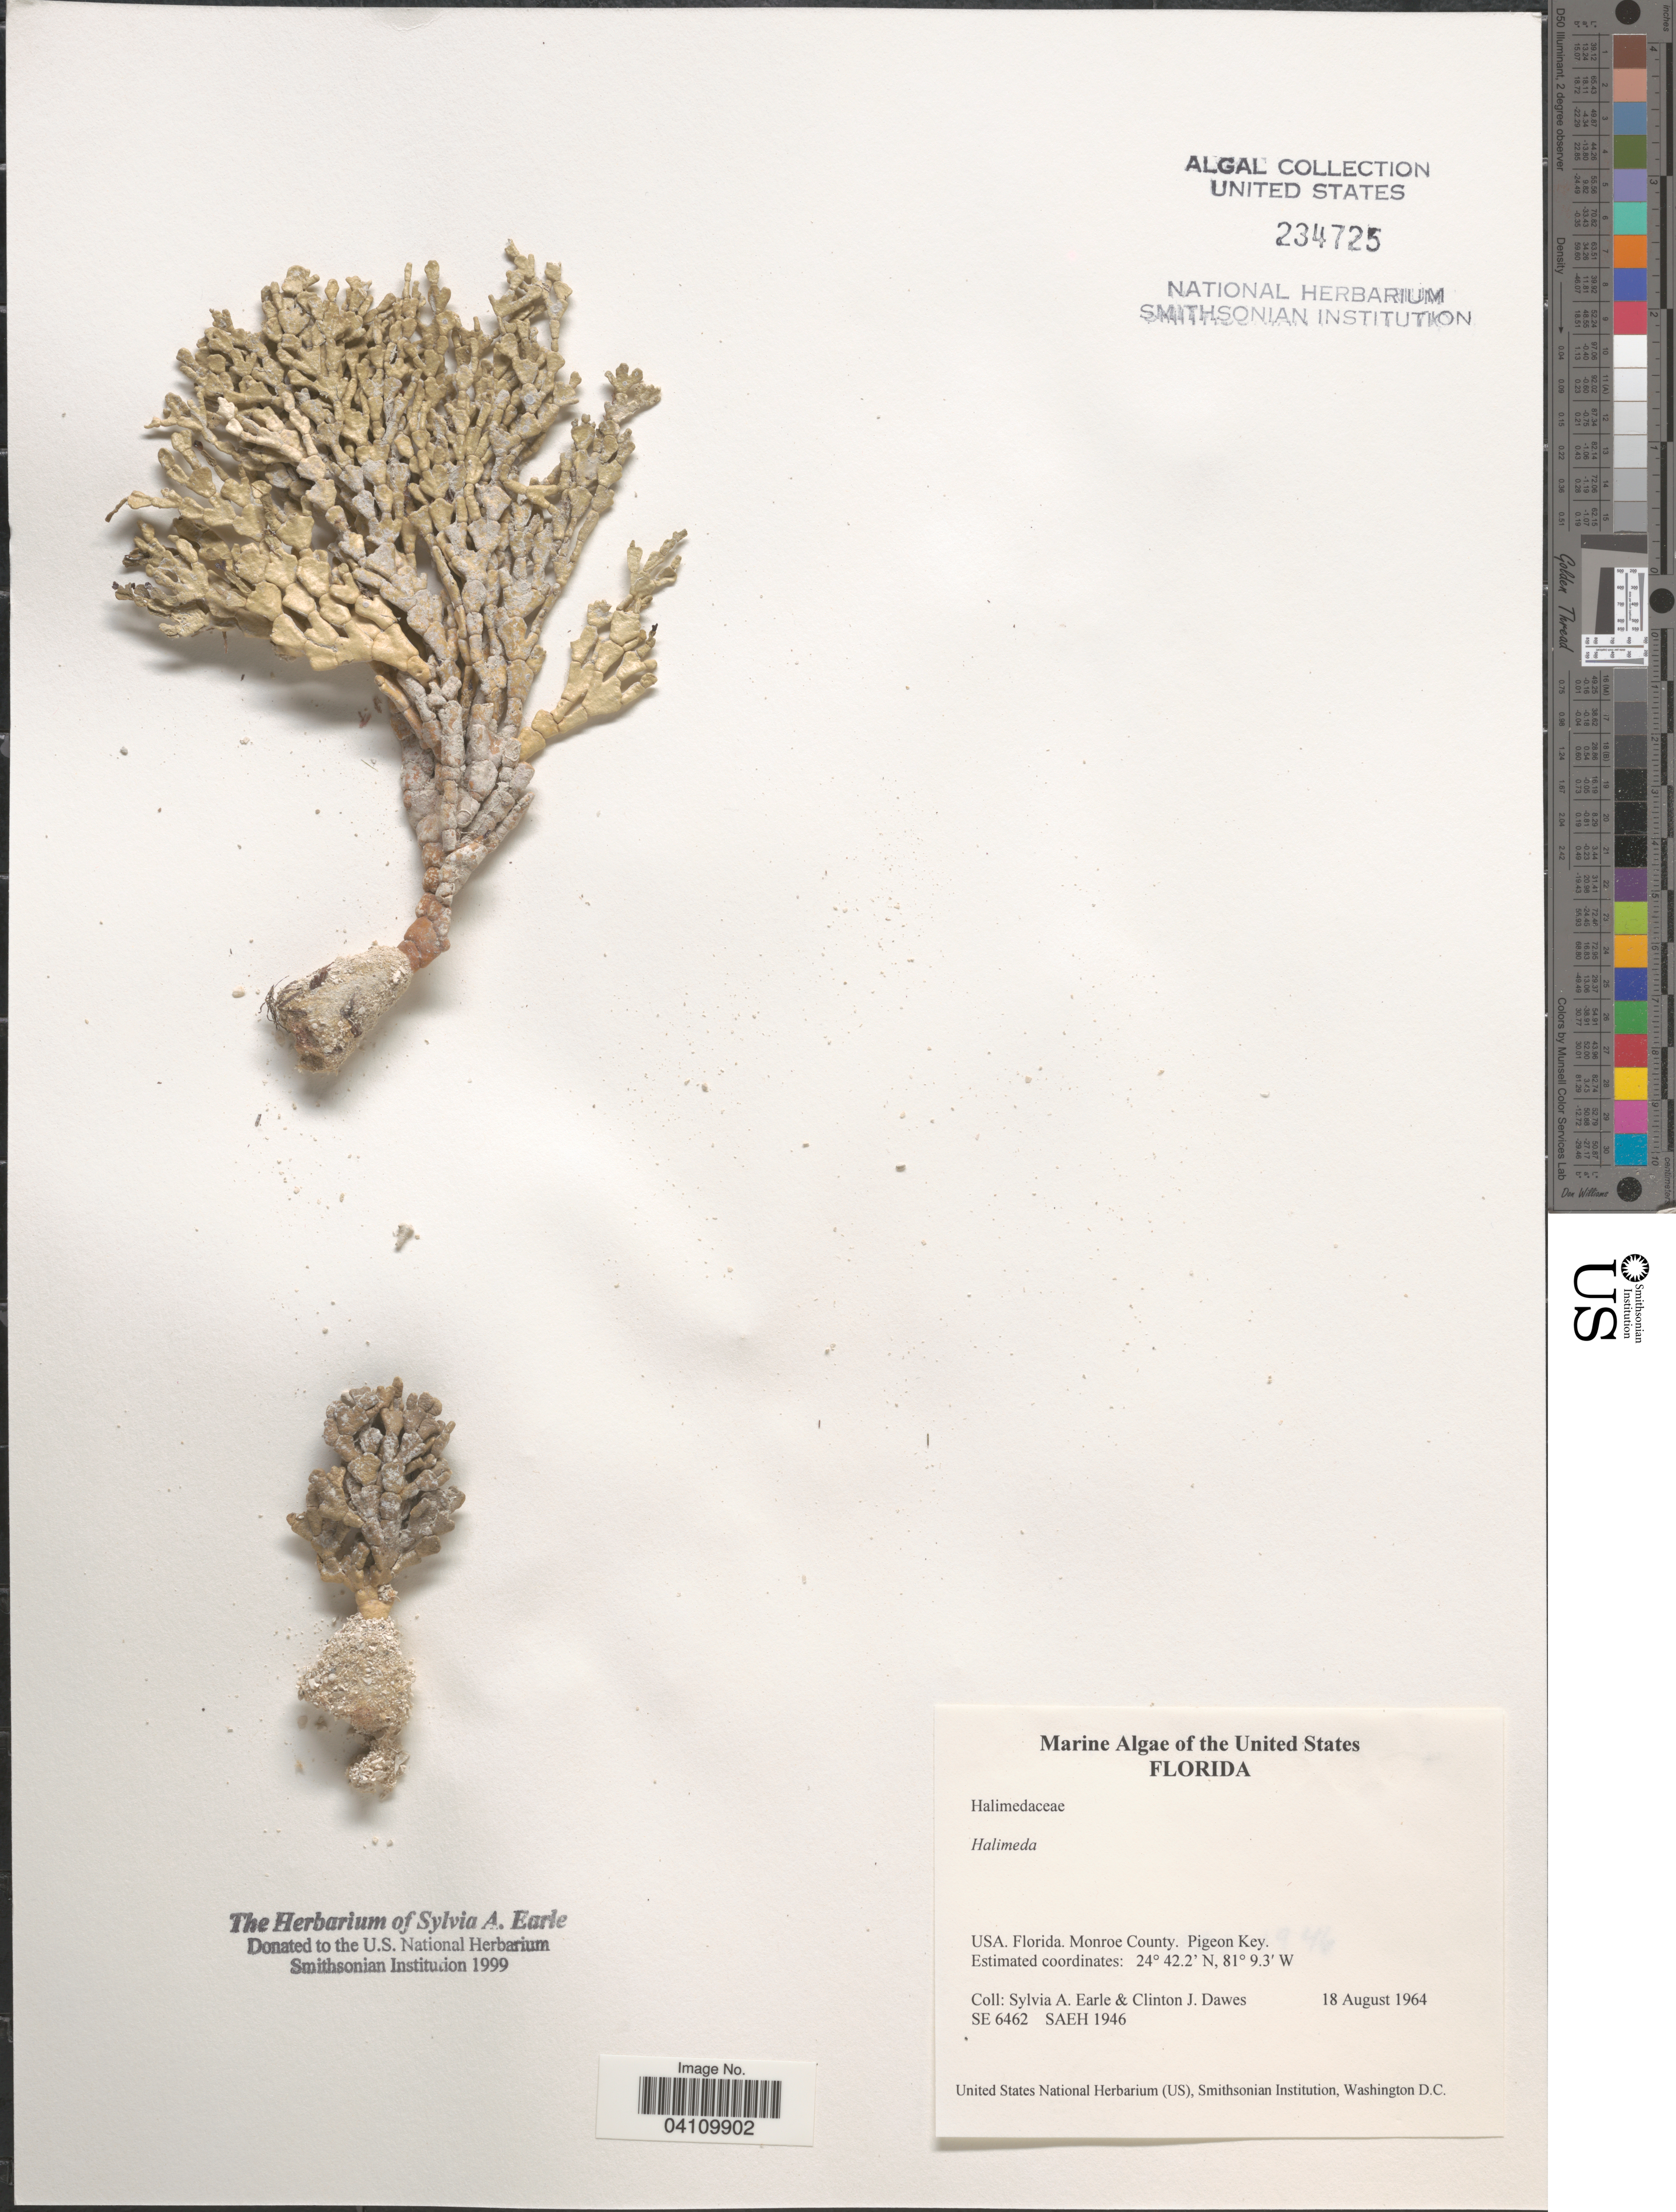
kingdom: Plantae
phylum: Chlorophyta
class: Ulvophyceae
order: Bryopsidales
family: Halimedaceae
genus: Halimeda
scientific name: Halimeda sp.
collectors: S. A. Earle & C. Dawes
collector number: SE 6462/SAEH 1946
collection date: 1964-08-18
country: United States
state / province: Florida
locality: Monroe County. Pigeon Key.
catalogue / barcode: US 234725